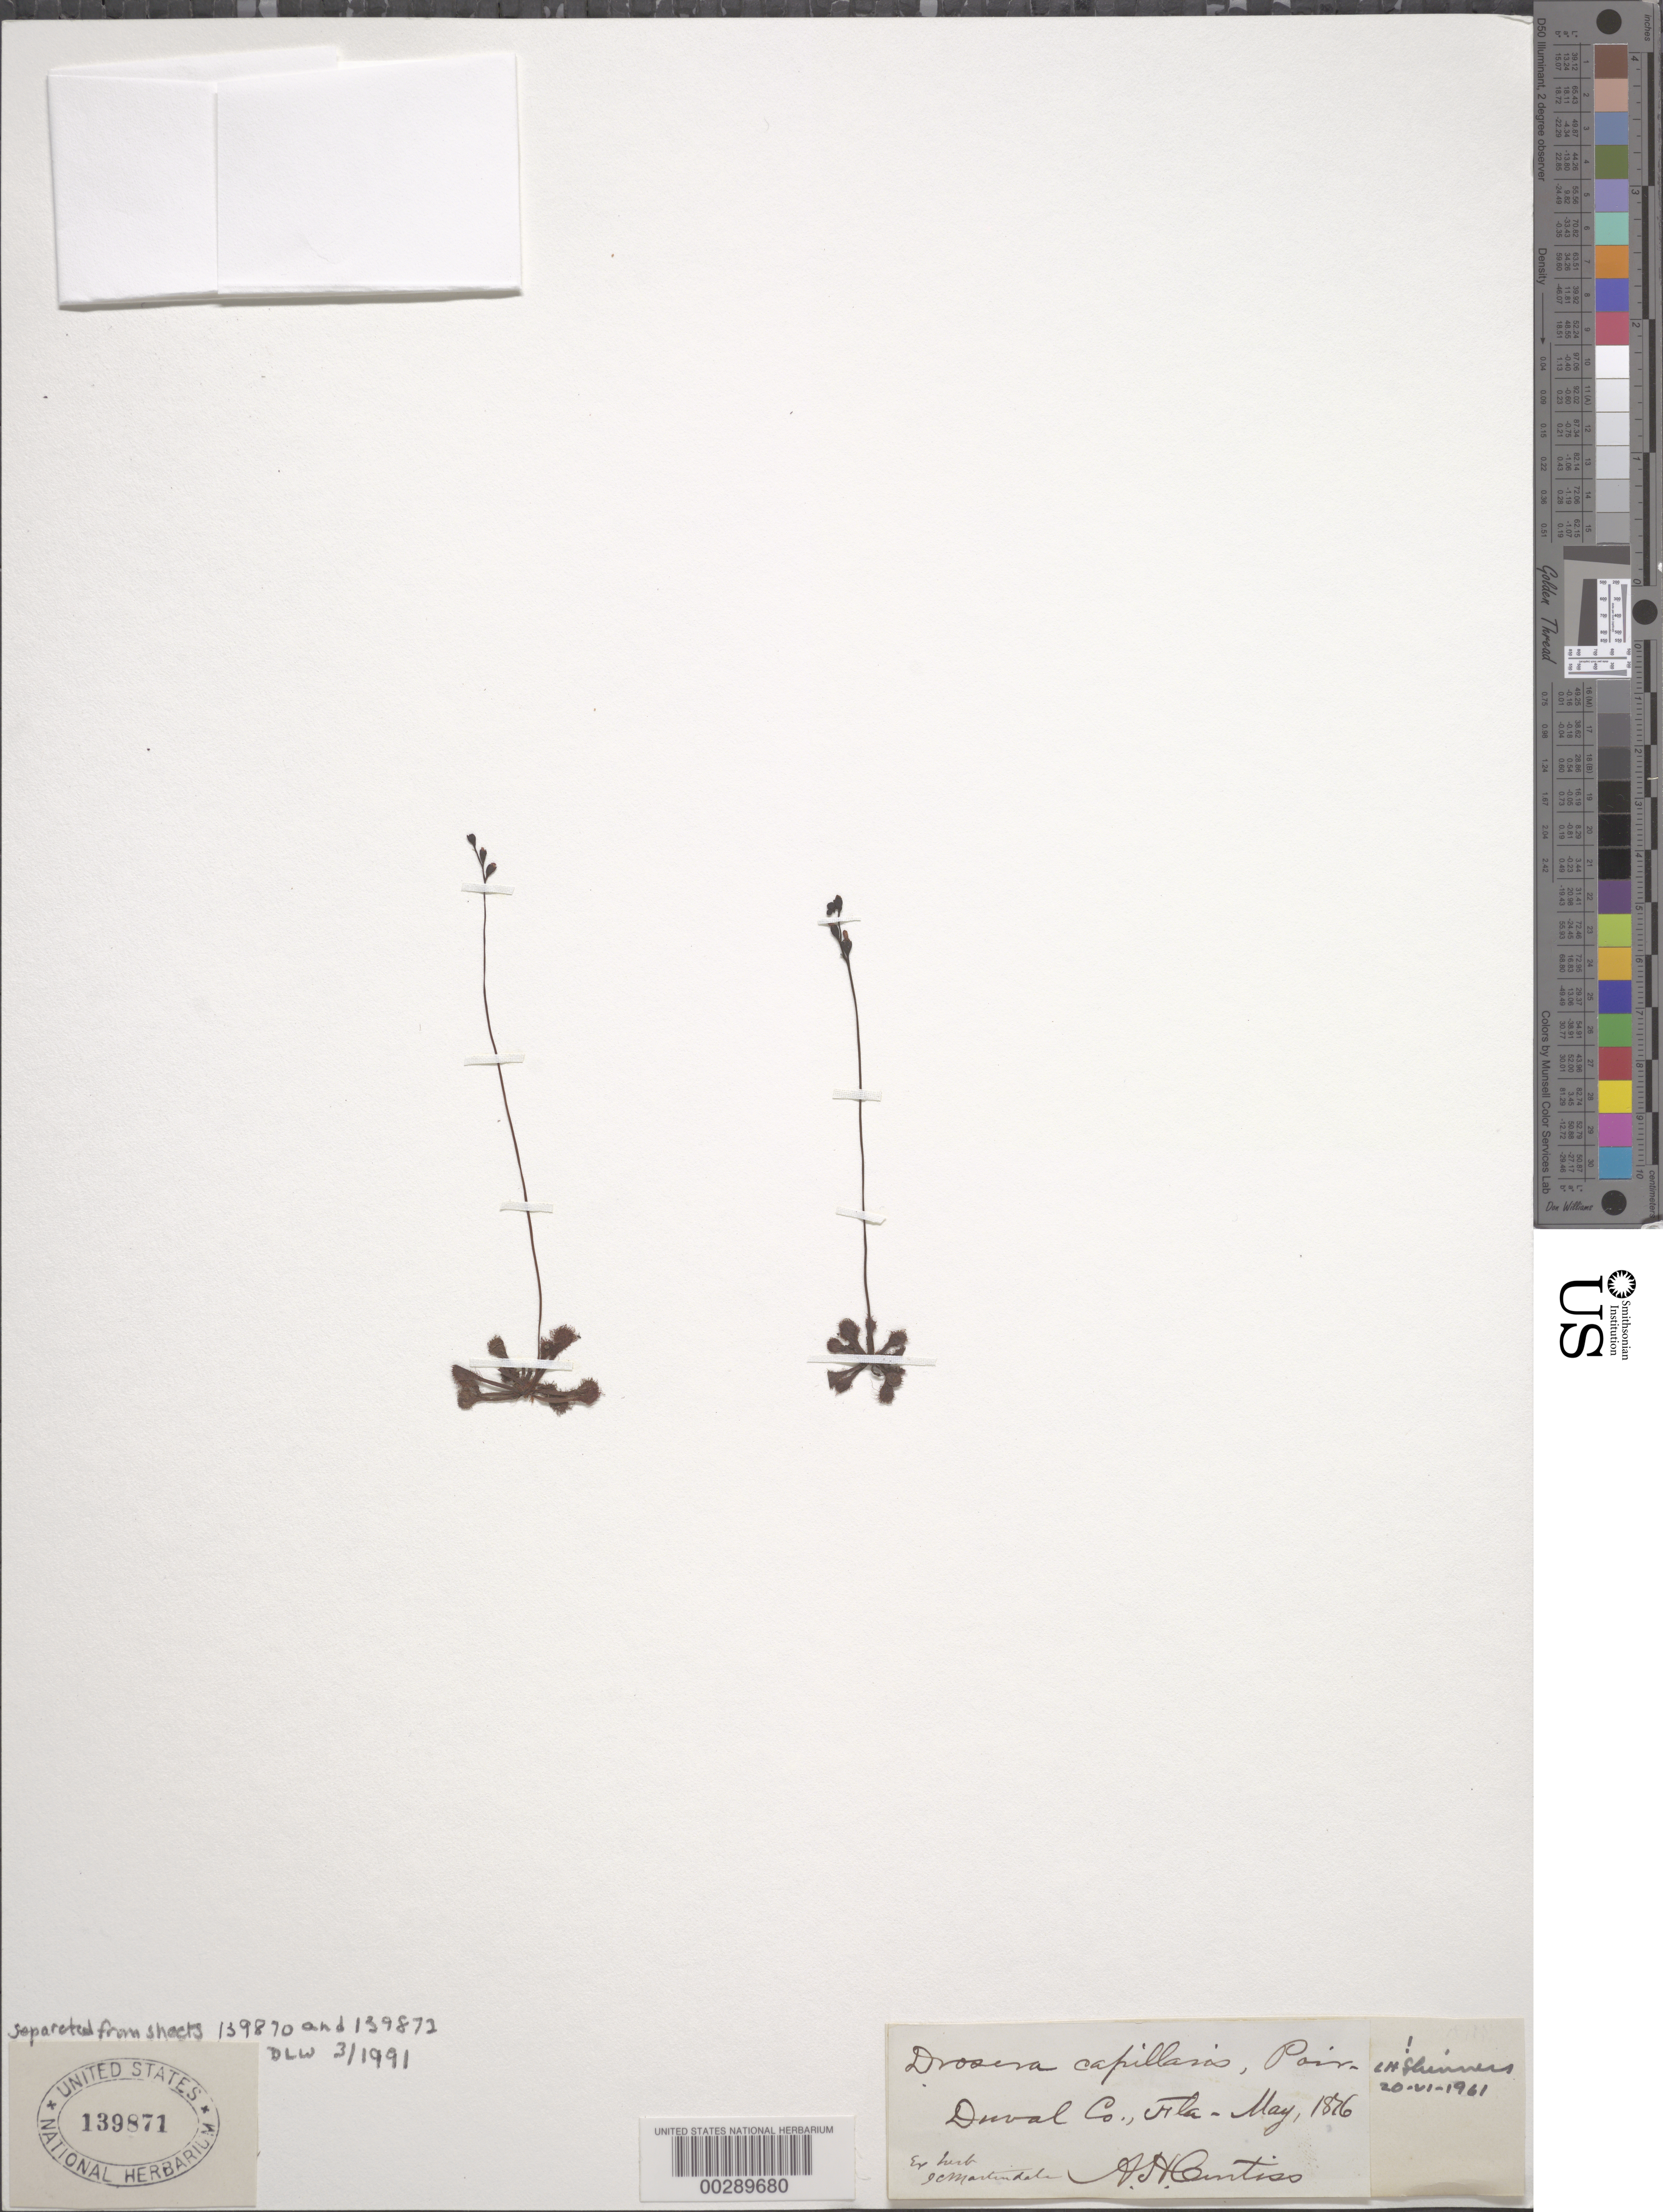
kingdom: Plantae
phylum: Tracheophyta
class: Magnoliopsida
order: Caryophyllales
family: Droseraceae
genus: Drosera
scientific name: Drosera capillaris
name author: Poir.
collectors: A. H. Curtiss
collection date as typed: May 1876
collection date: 1876-05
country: United States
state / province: Florida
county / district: Duval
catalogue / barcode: US 139871